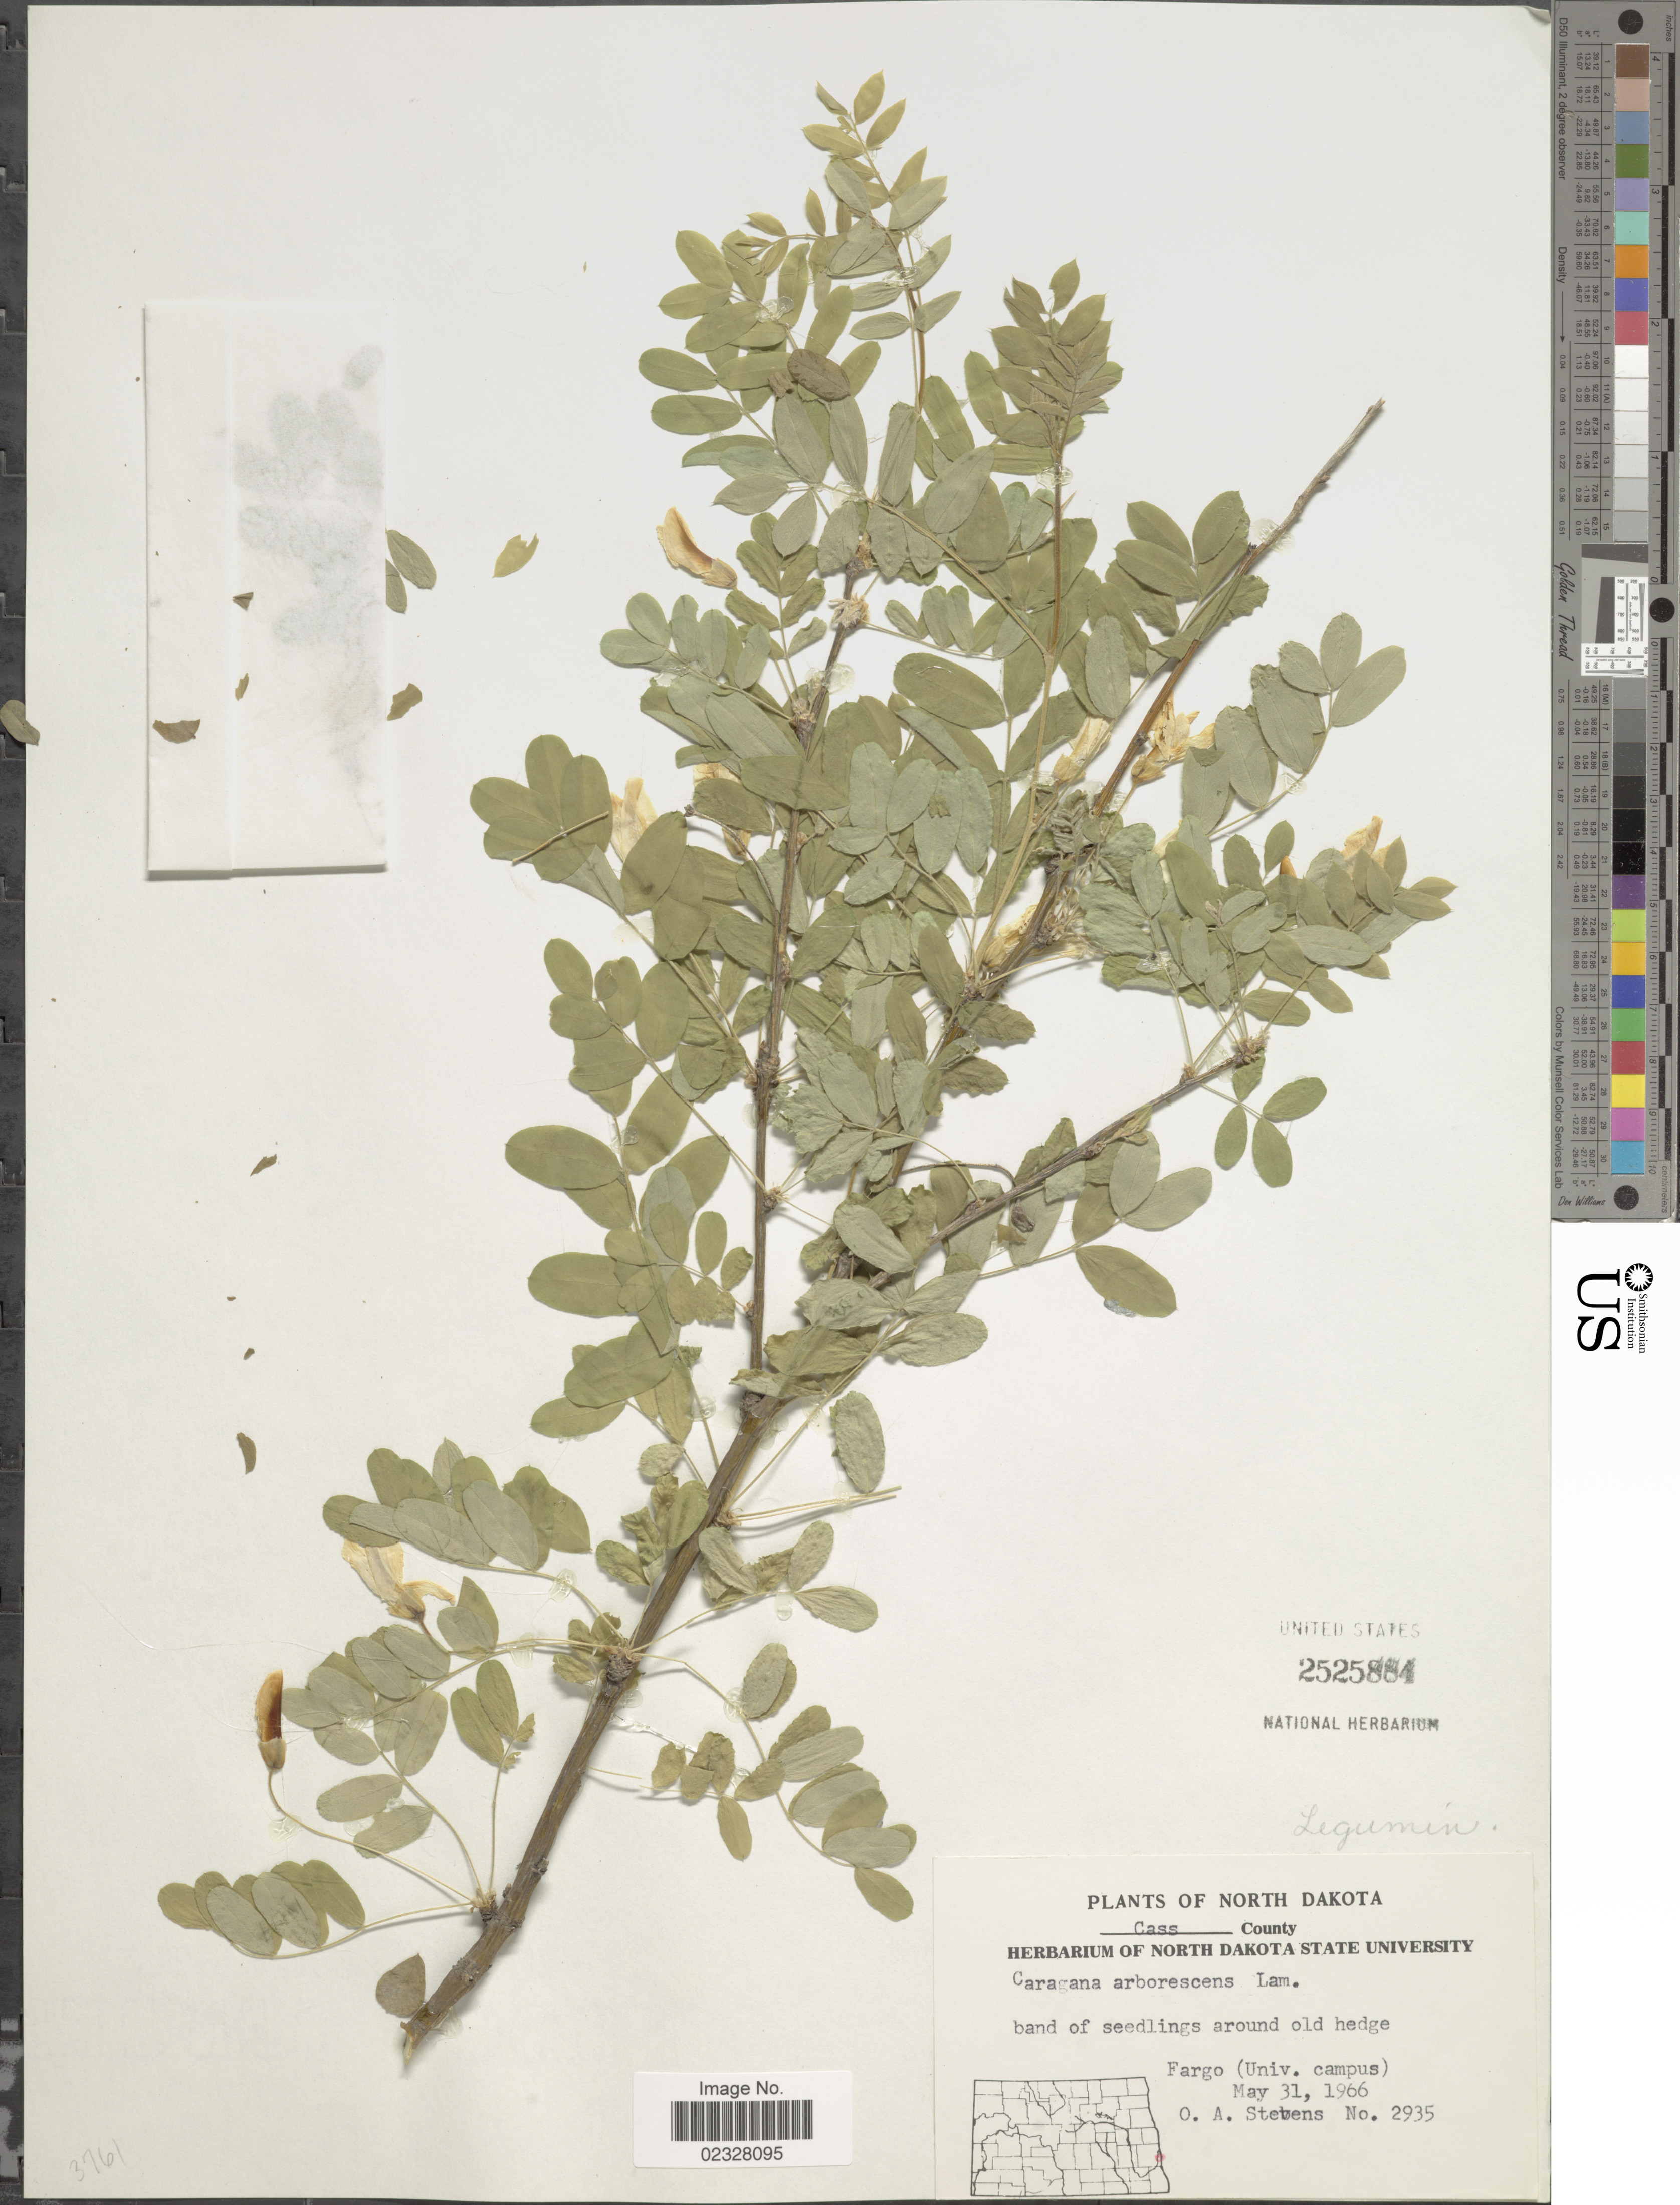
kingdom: Plantae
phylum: Tracheophyta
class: Magnoliopsida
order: Fabales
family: Fabaceae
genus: Caragana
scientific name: Caragana arborescens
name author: Lam.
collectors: O. A. Stevens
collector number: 2935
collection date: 1966-05-31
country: United States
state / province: North Dakota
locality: Cass County. Fargo (Univ. campus)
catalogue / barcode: US 2525884